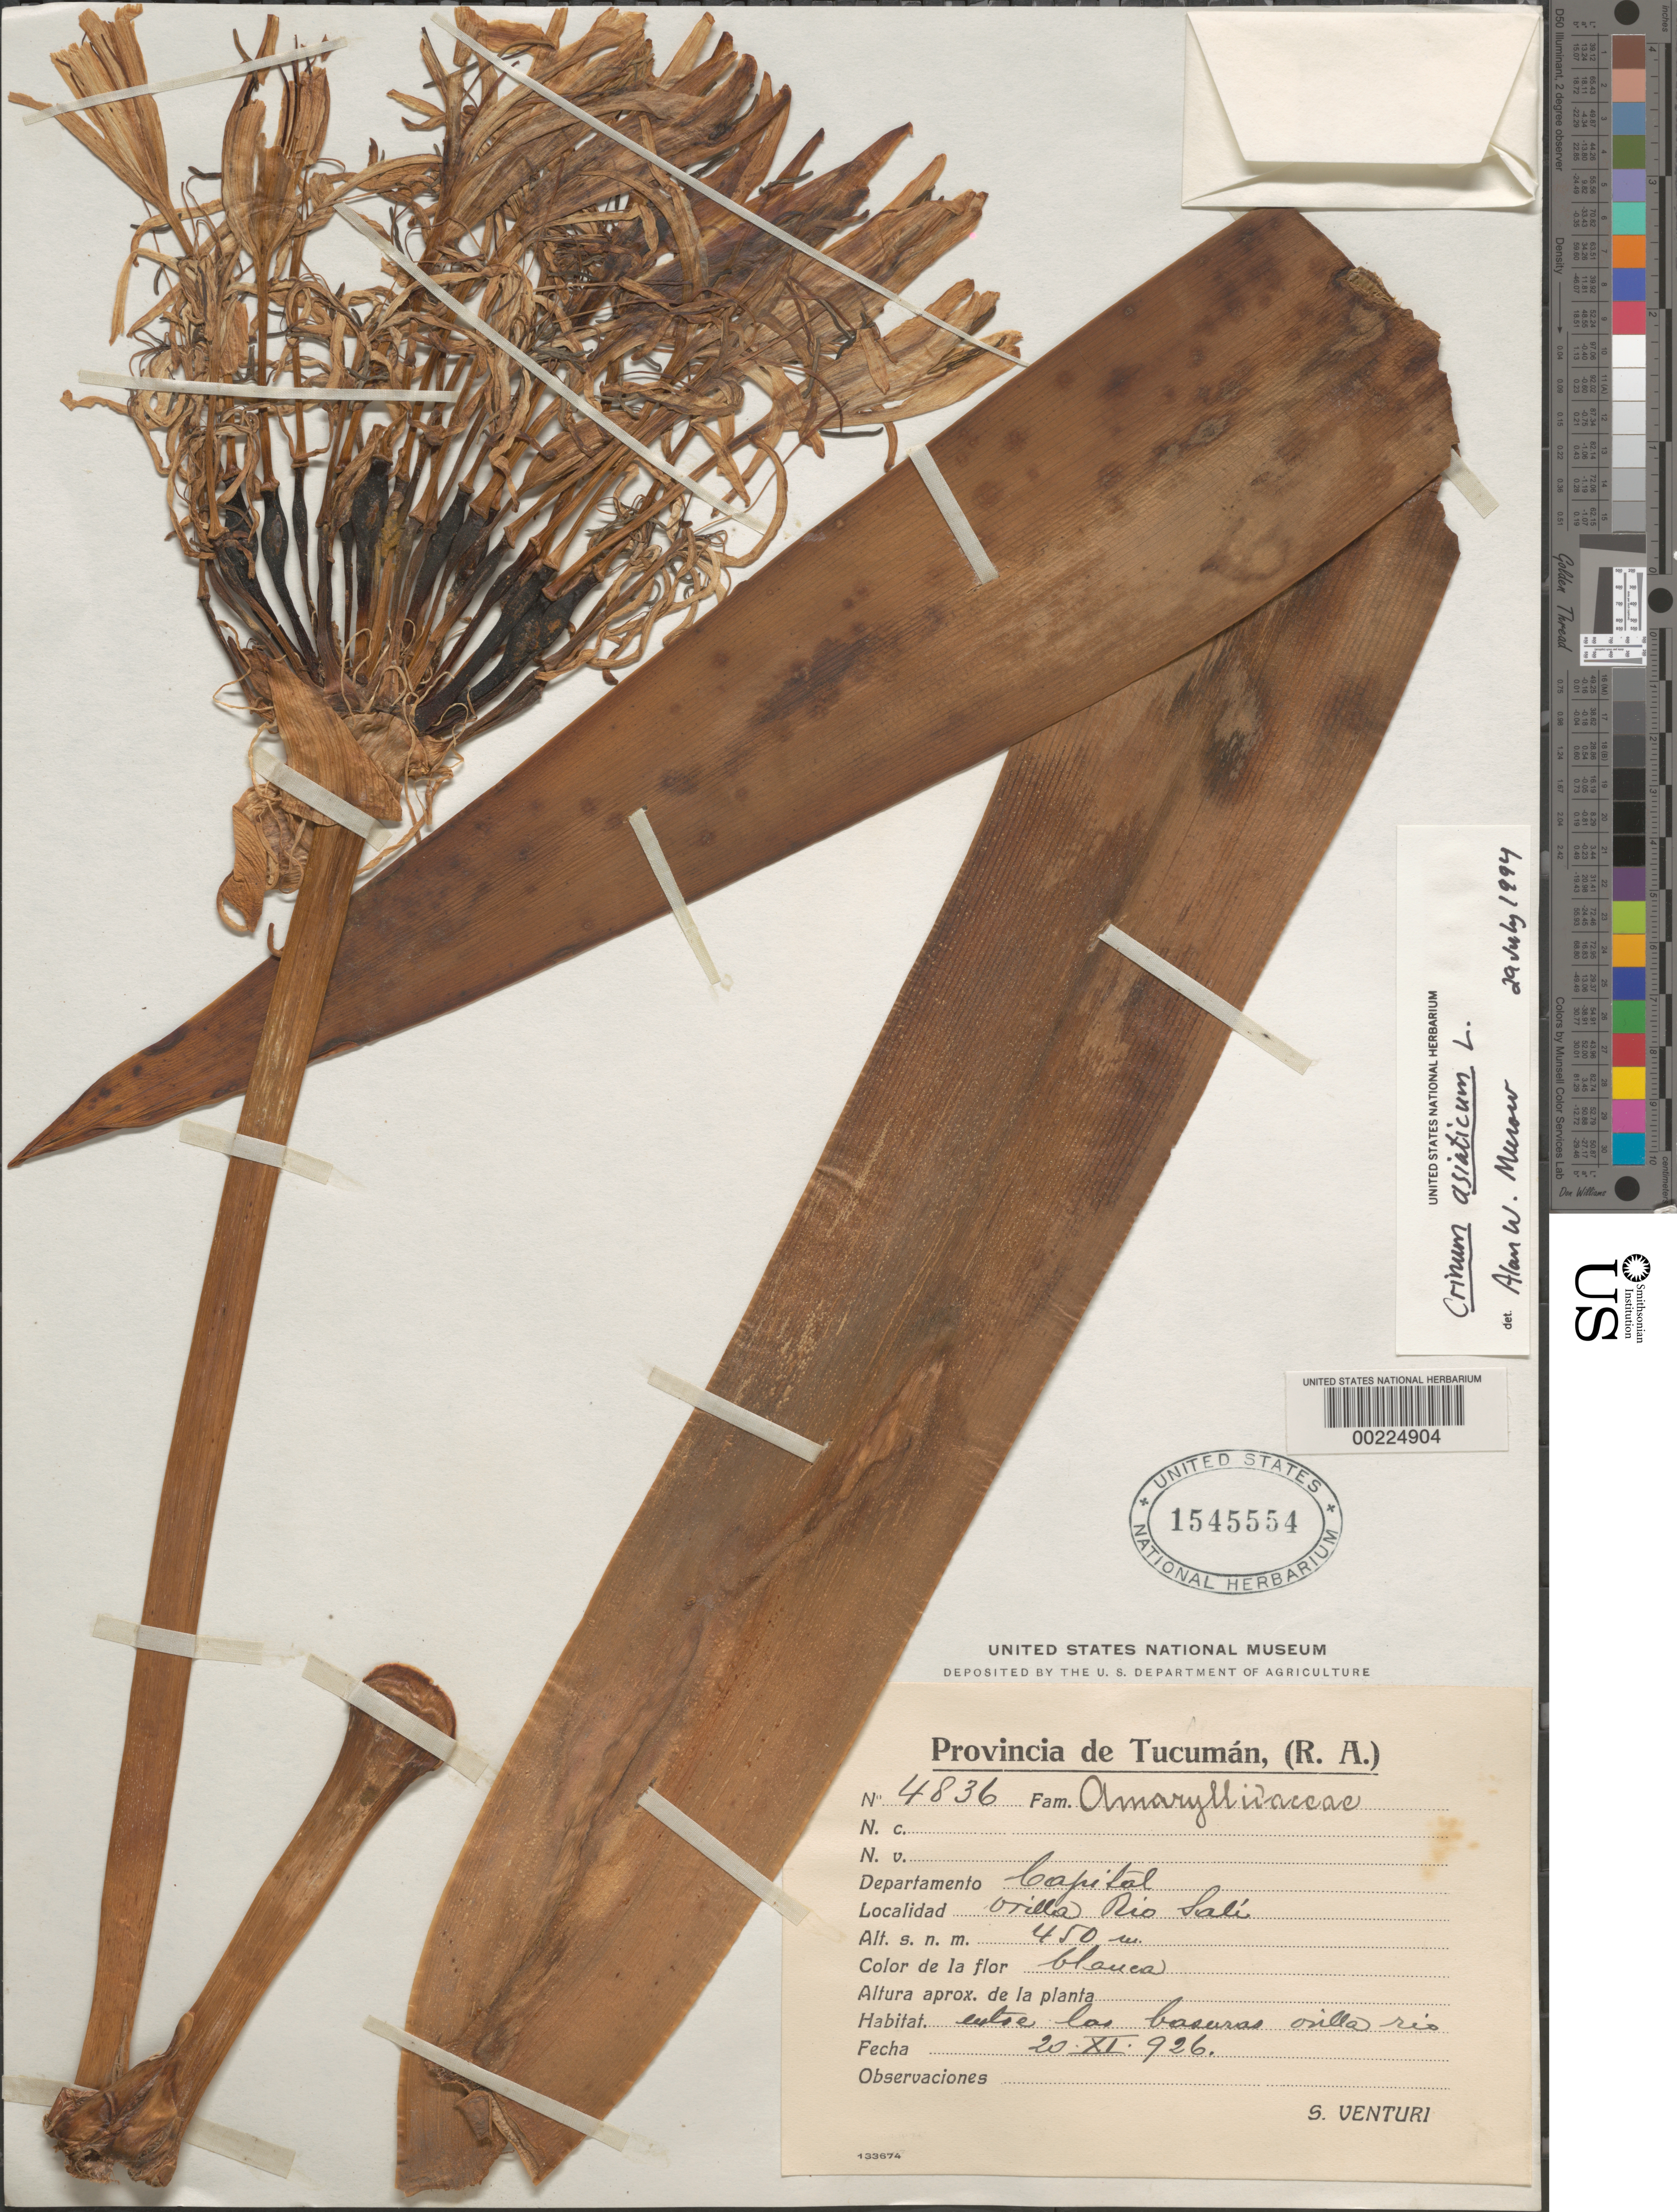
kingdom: Plantae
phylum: Tracheophyta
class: Liliopsida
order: Asparagales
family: Amaryllidaceae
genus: Crinum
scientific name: Crinum asiaticum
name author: L.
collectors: S. Venturi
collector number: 4836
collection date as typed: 20 Nov 1926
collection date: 1926-11-20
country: Argentina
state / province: Tucumán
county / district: Capital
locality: Bank of the Rio Sali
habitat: Between the rubbish and the bank of the river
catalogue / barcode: US 1545554